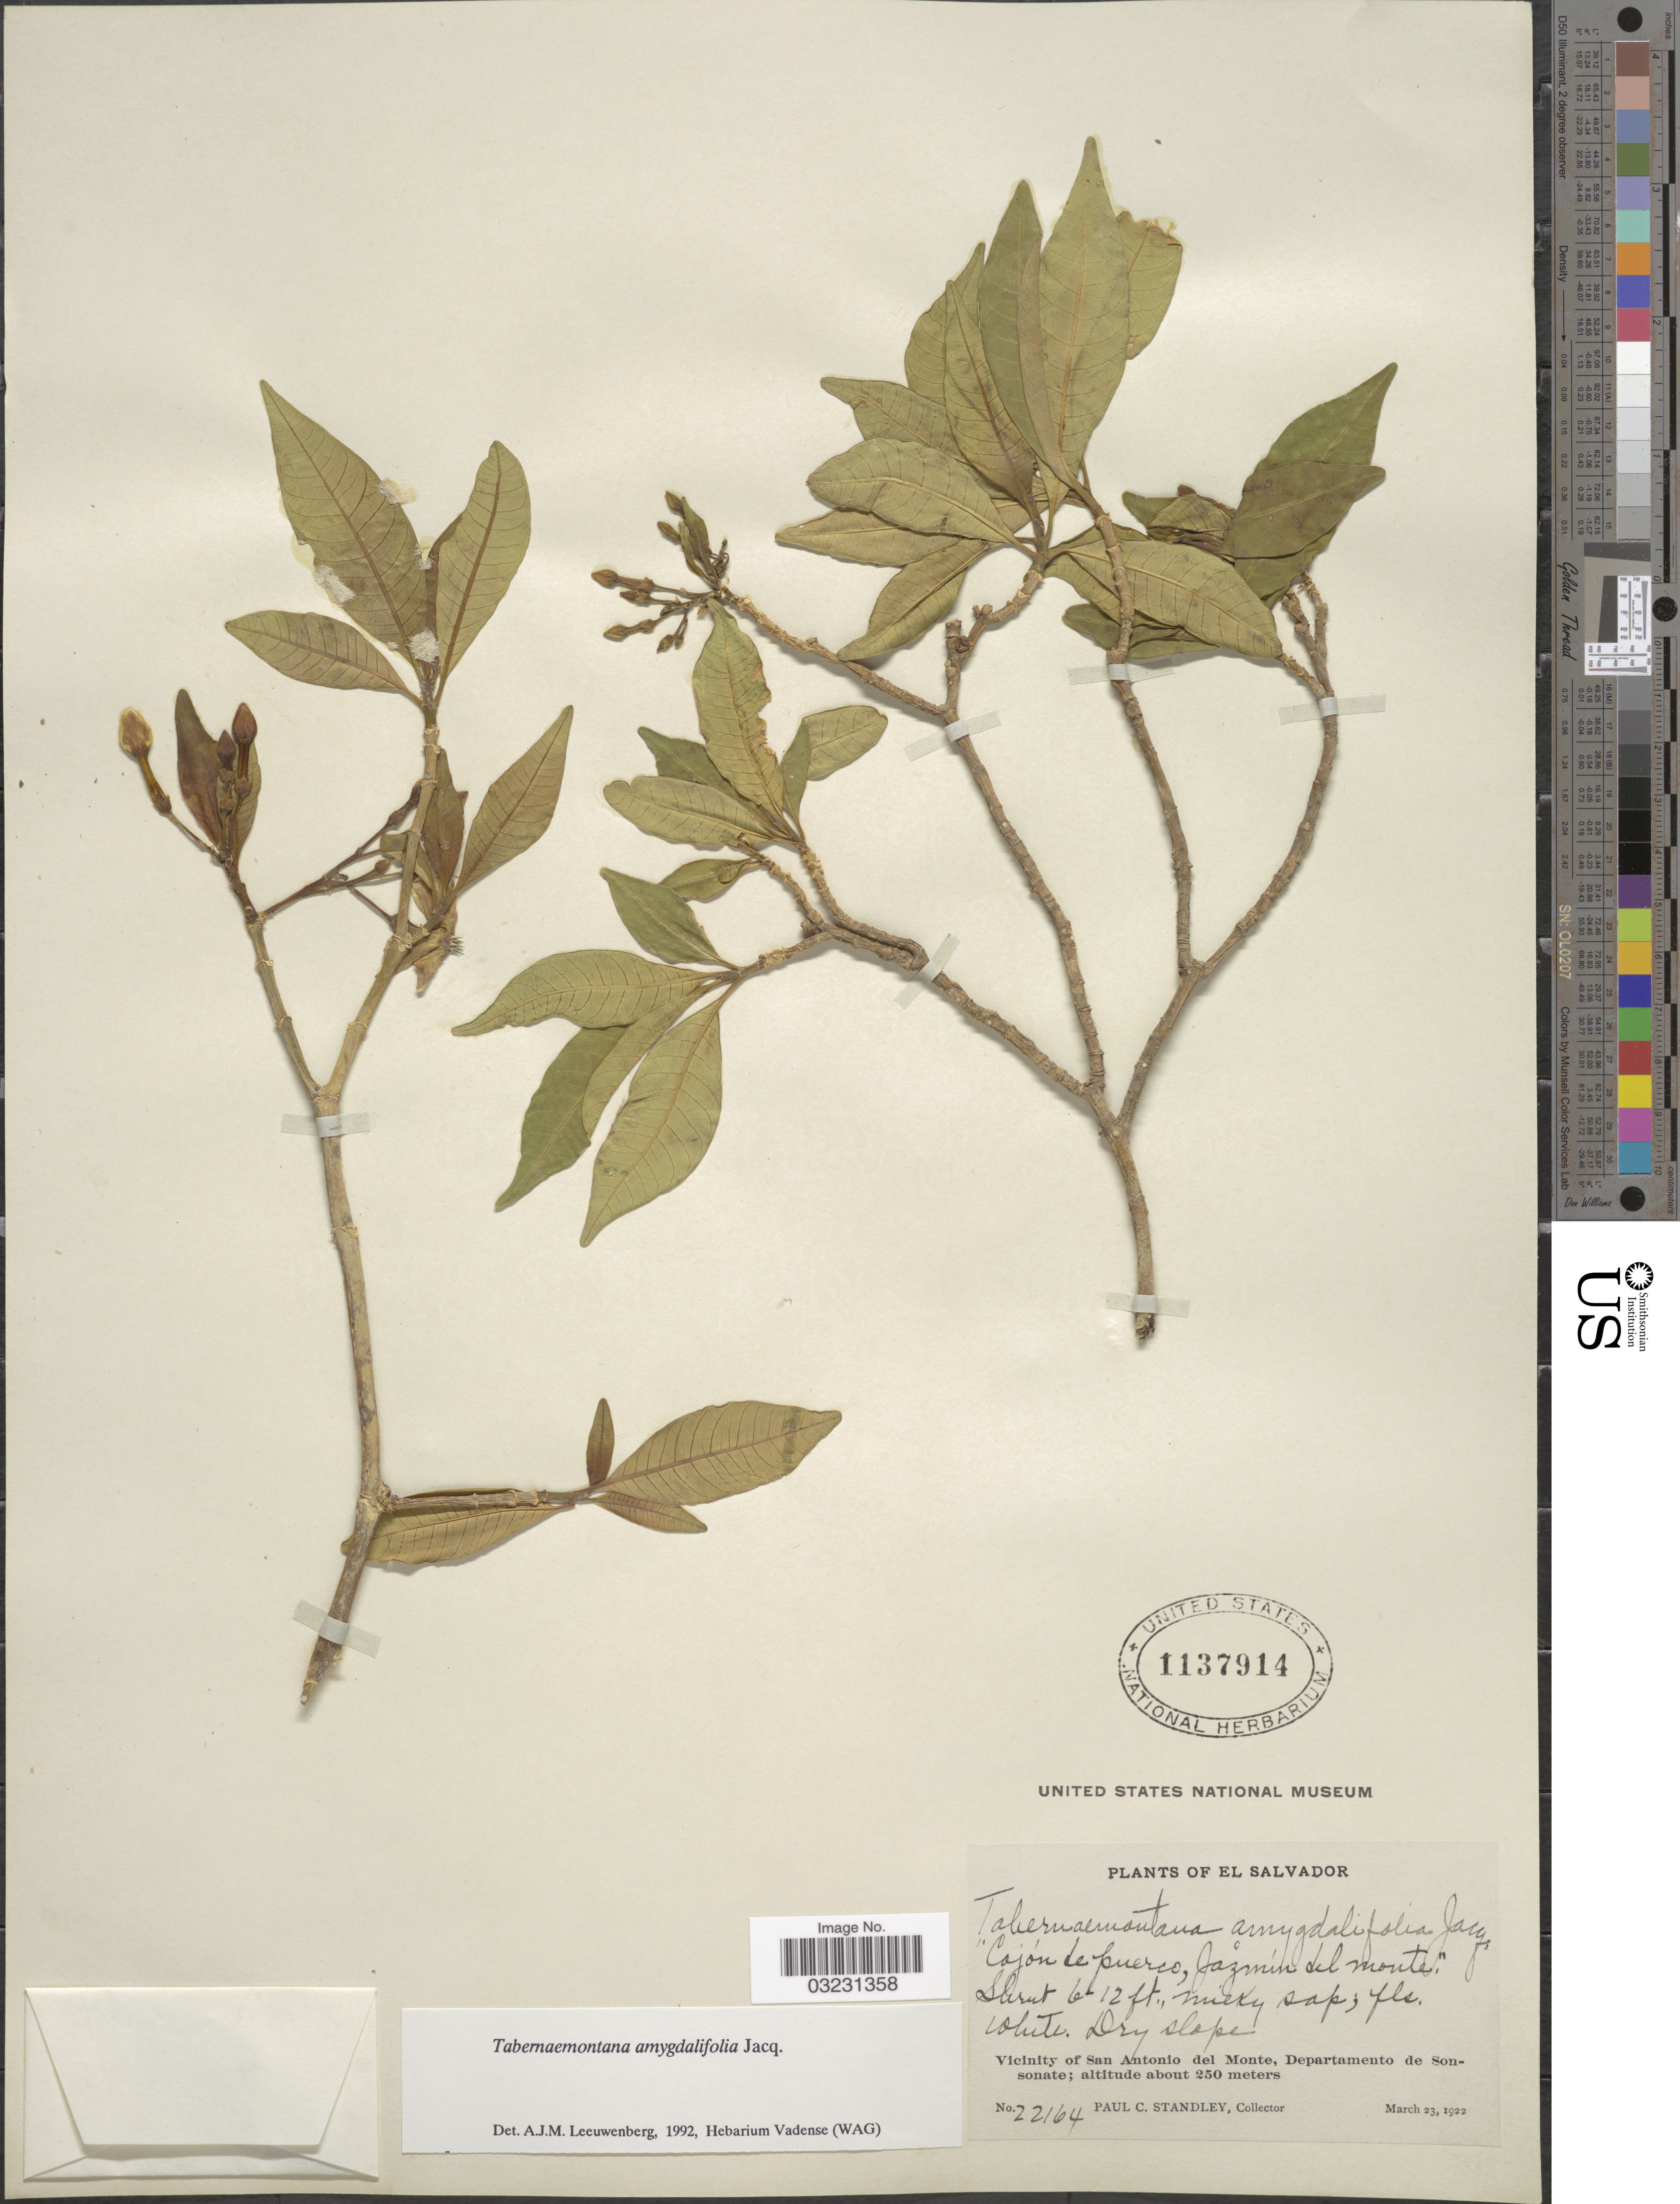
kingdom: Plantae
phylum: Tracheophyta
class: Magnoliopsida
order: Gentianales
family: Apocynaceae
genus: Tabernaemontana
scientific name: Tabernaemontana amygdalifolia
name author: Jacq.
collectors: P. C. Standley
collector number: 22164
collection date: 1922-03-23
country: El Salvador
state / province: Sonsonate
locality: Cajón de puerco, Jazmín del monte.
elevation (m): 250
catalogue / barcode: US 1137914